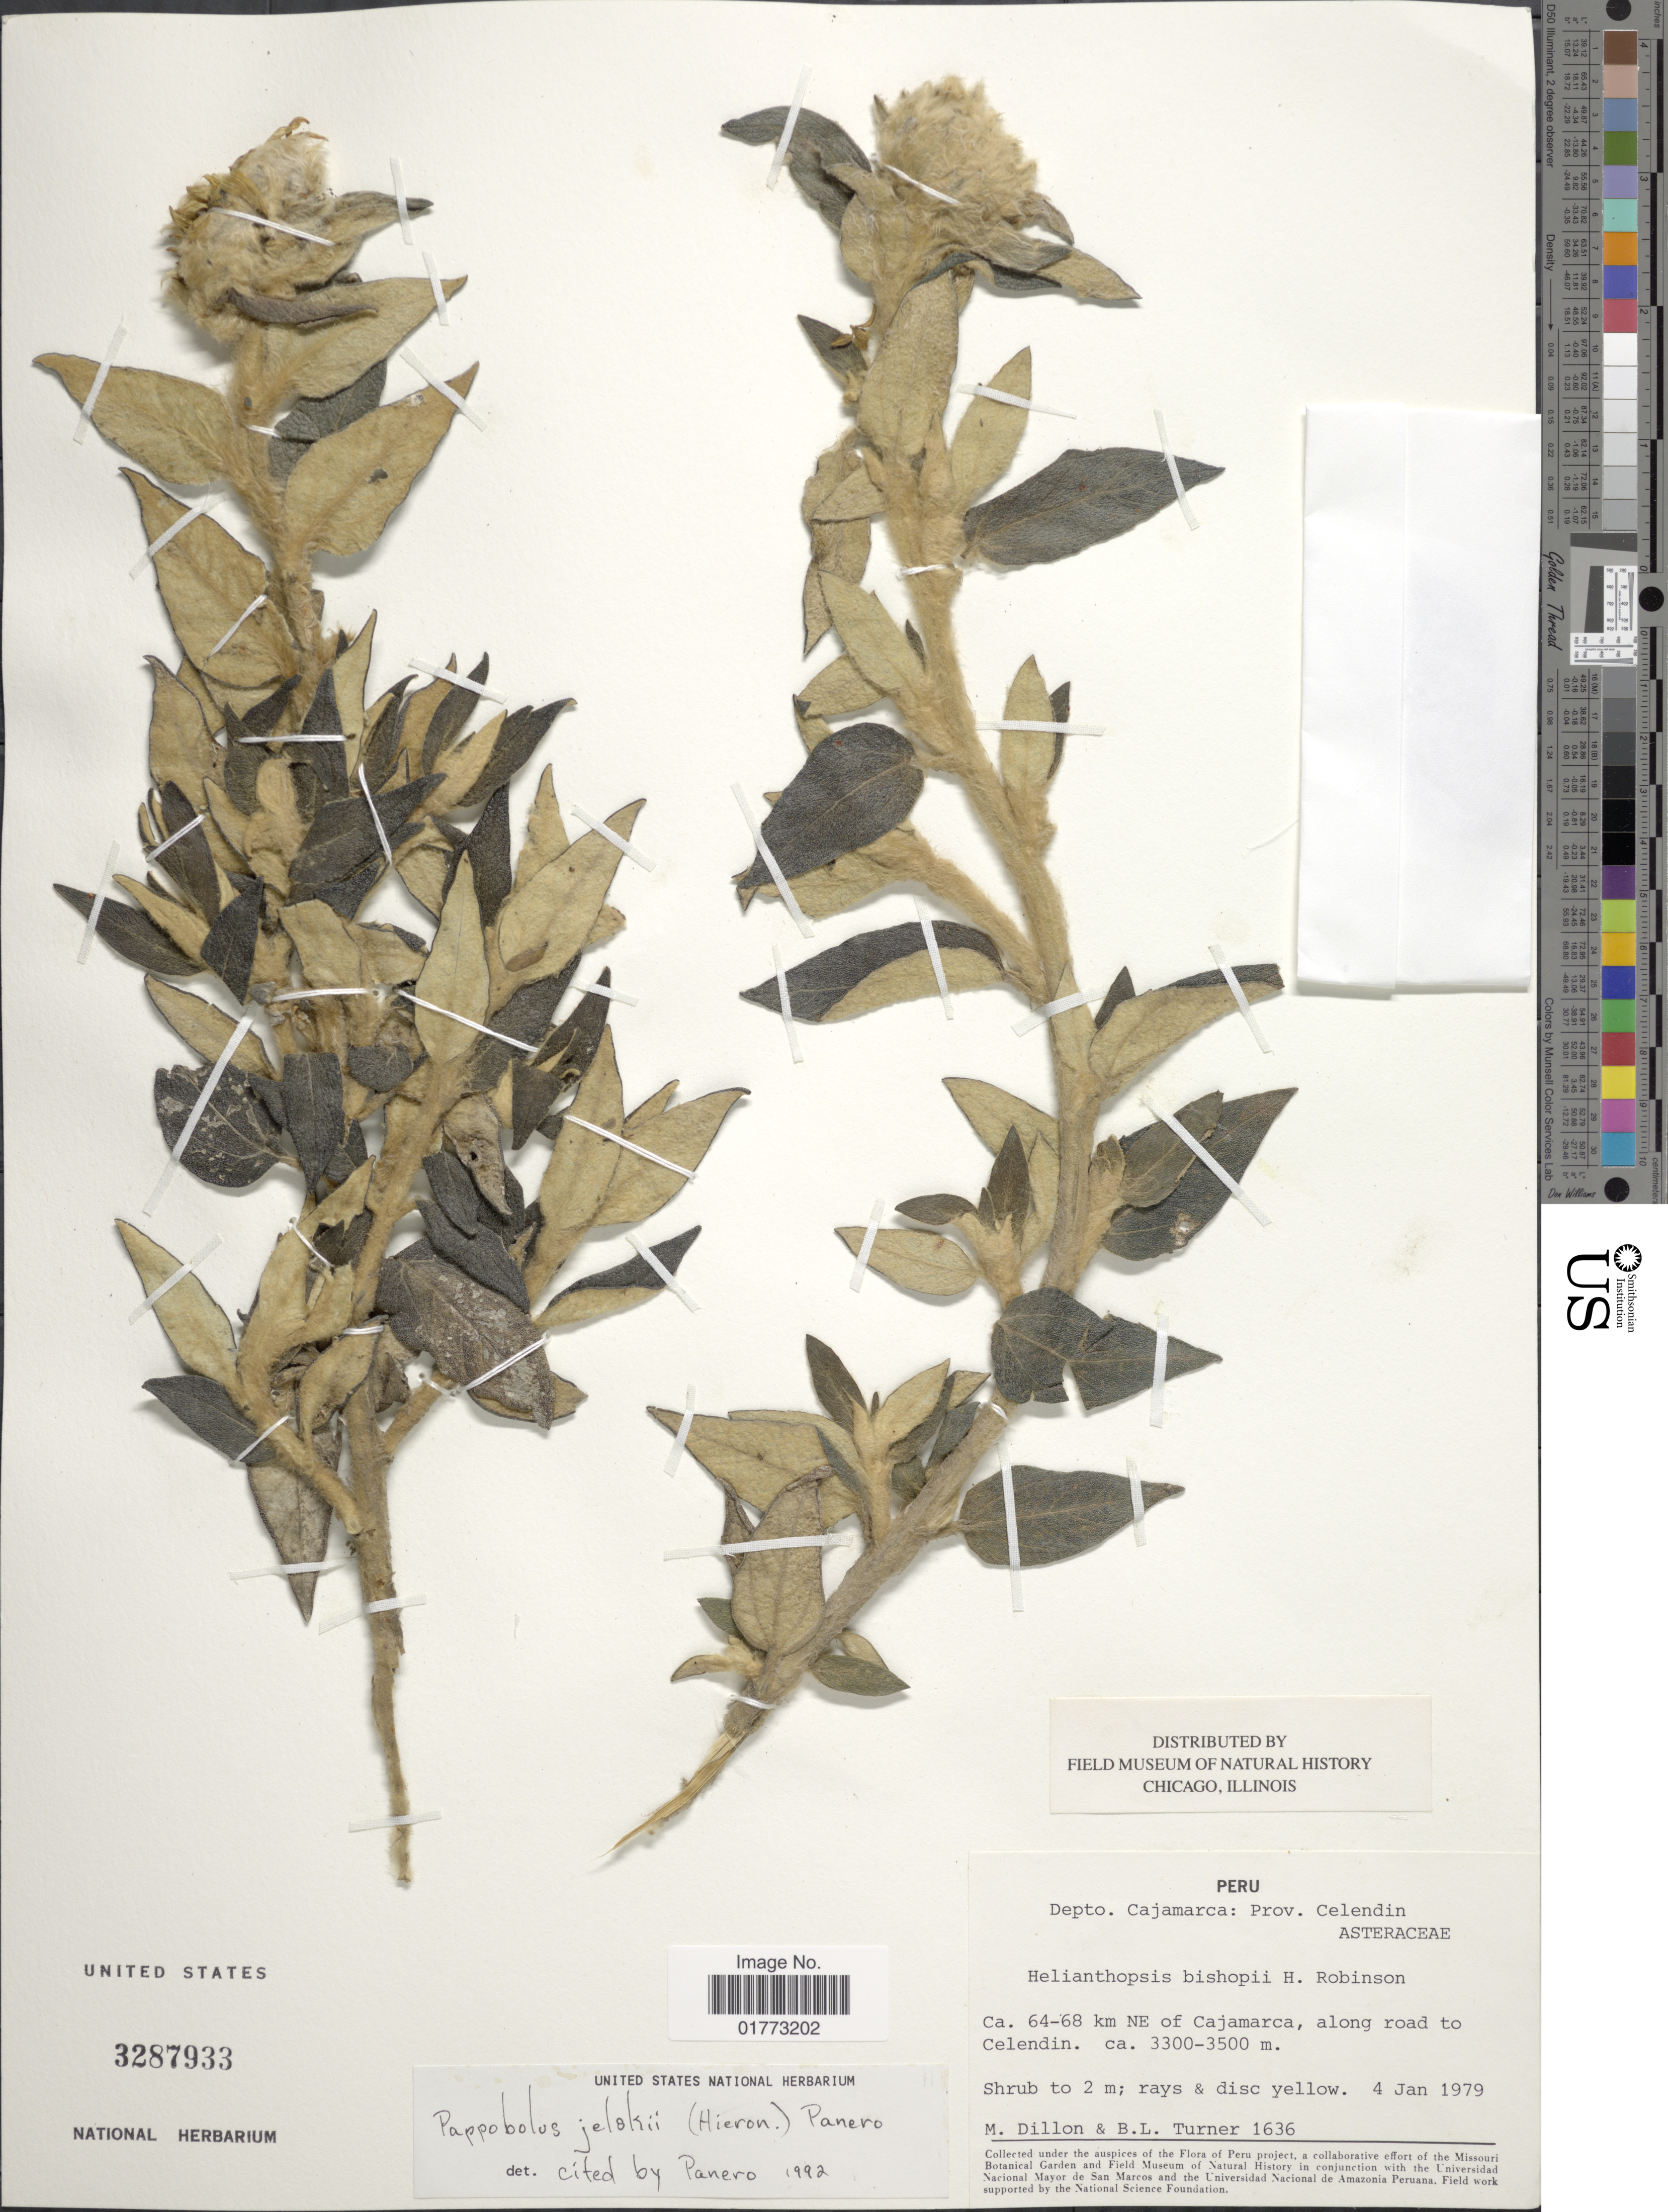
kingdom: Plantae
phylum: Tracheophyta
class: Magnoliopsida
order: Asterales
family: Asteraceae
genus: Pappobolus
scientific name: Pappobolus jelskii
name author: (Hieron.) Panero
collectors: M. O. Dillon & B. L. Turner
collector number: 1636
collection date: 1979-01-04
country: Peru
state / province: Cajamarca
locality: Prov. Celendin, Ca. 64-68 km NE of Cajamarca, along road to Celendin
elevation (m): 3300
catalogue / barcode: US 3287933